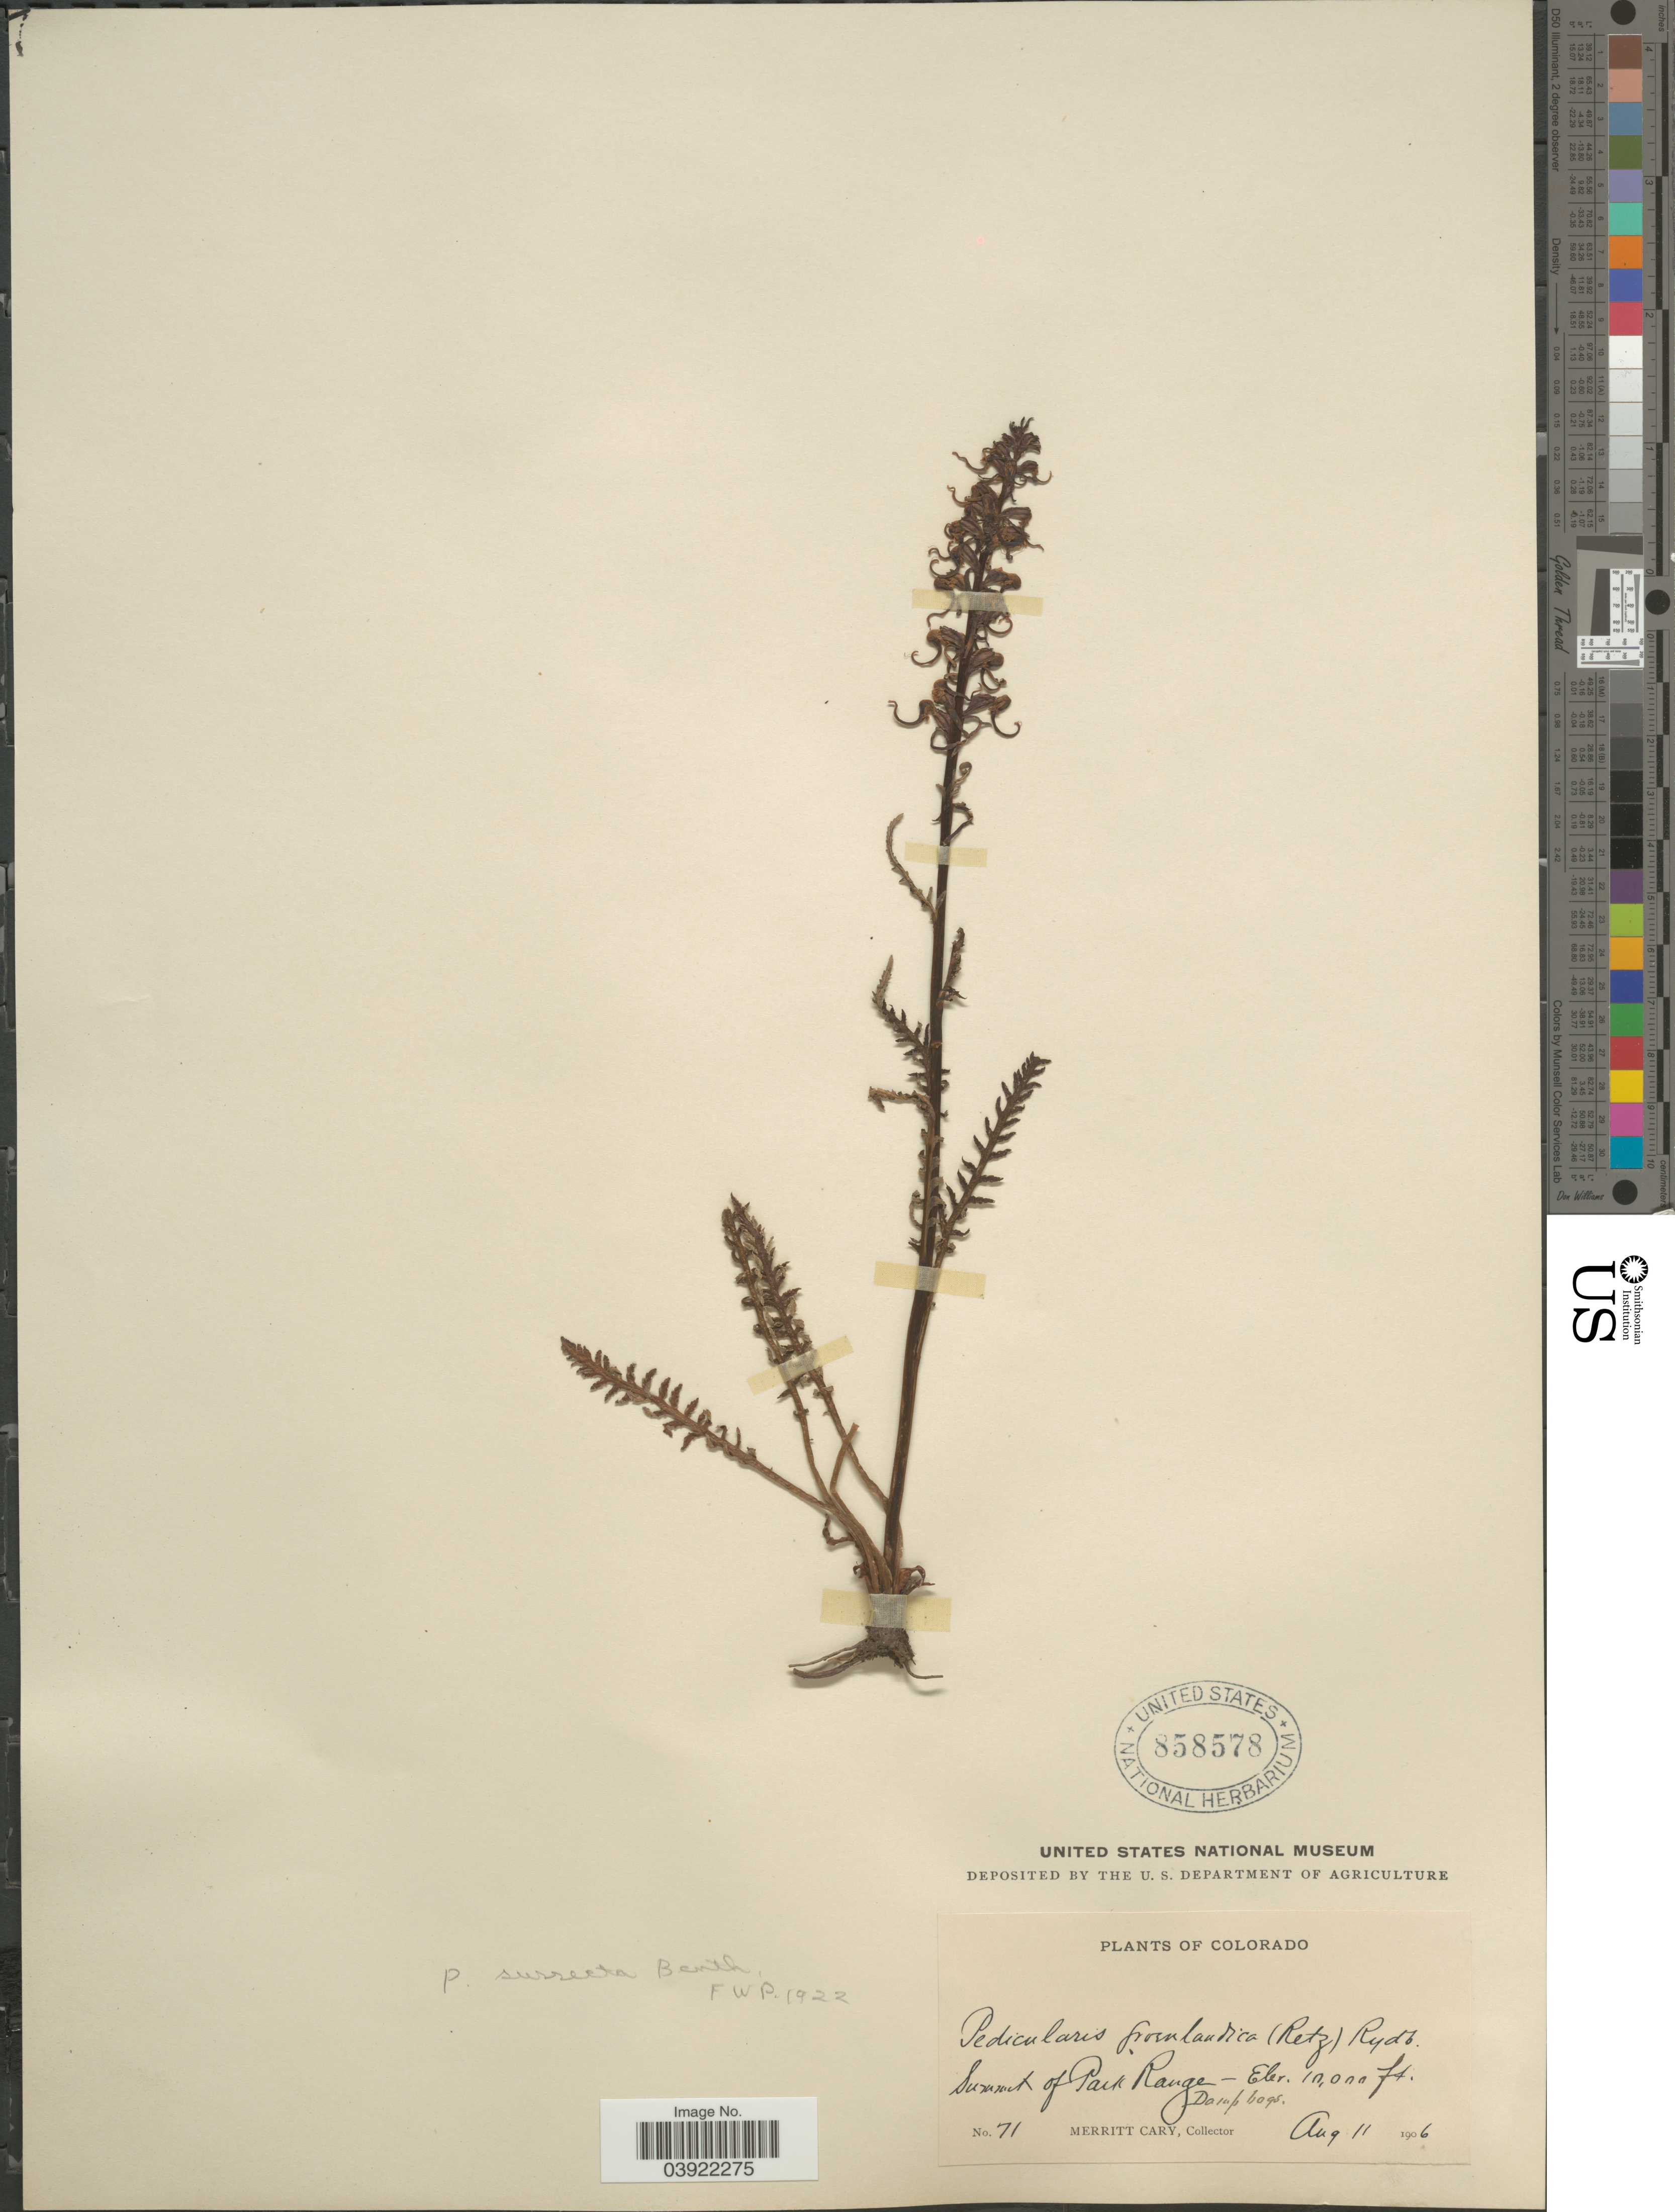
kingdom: Plantae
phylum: Tracheophyta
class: Magnoliopsida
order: Lamiales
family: Orobanchaceae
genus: Pedicularis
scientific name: Pedicularis groenlandica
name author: Retz.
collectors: M. Cary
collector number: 71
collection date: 1906-08-11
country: United States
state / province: Colorado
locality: Summit of Park Range.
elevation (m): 3048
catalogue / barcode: US 858578